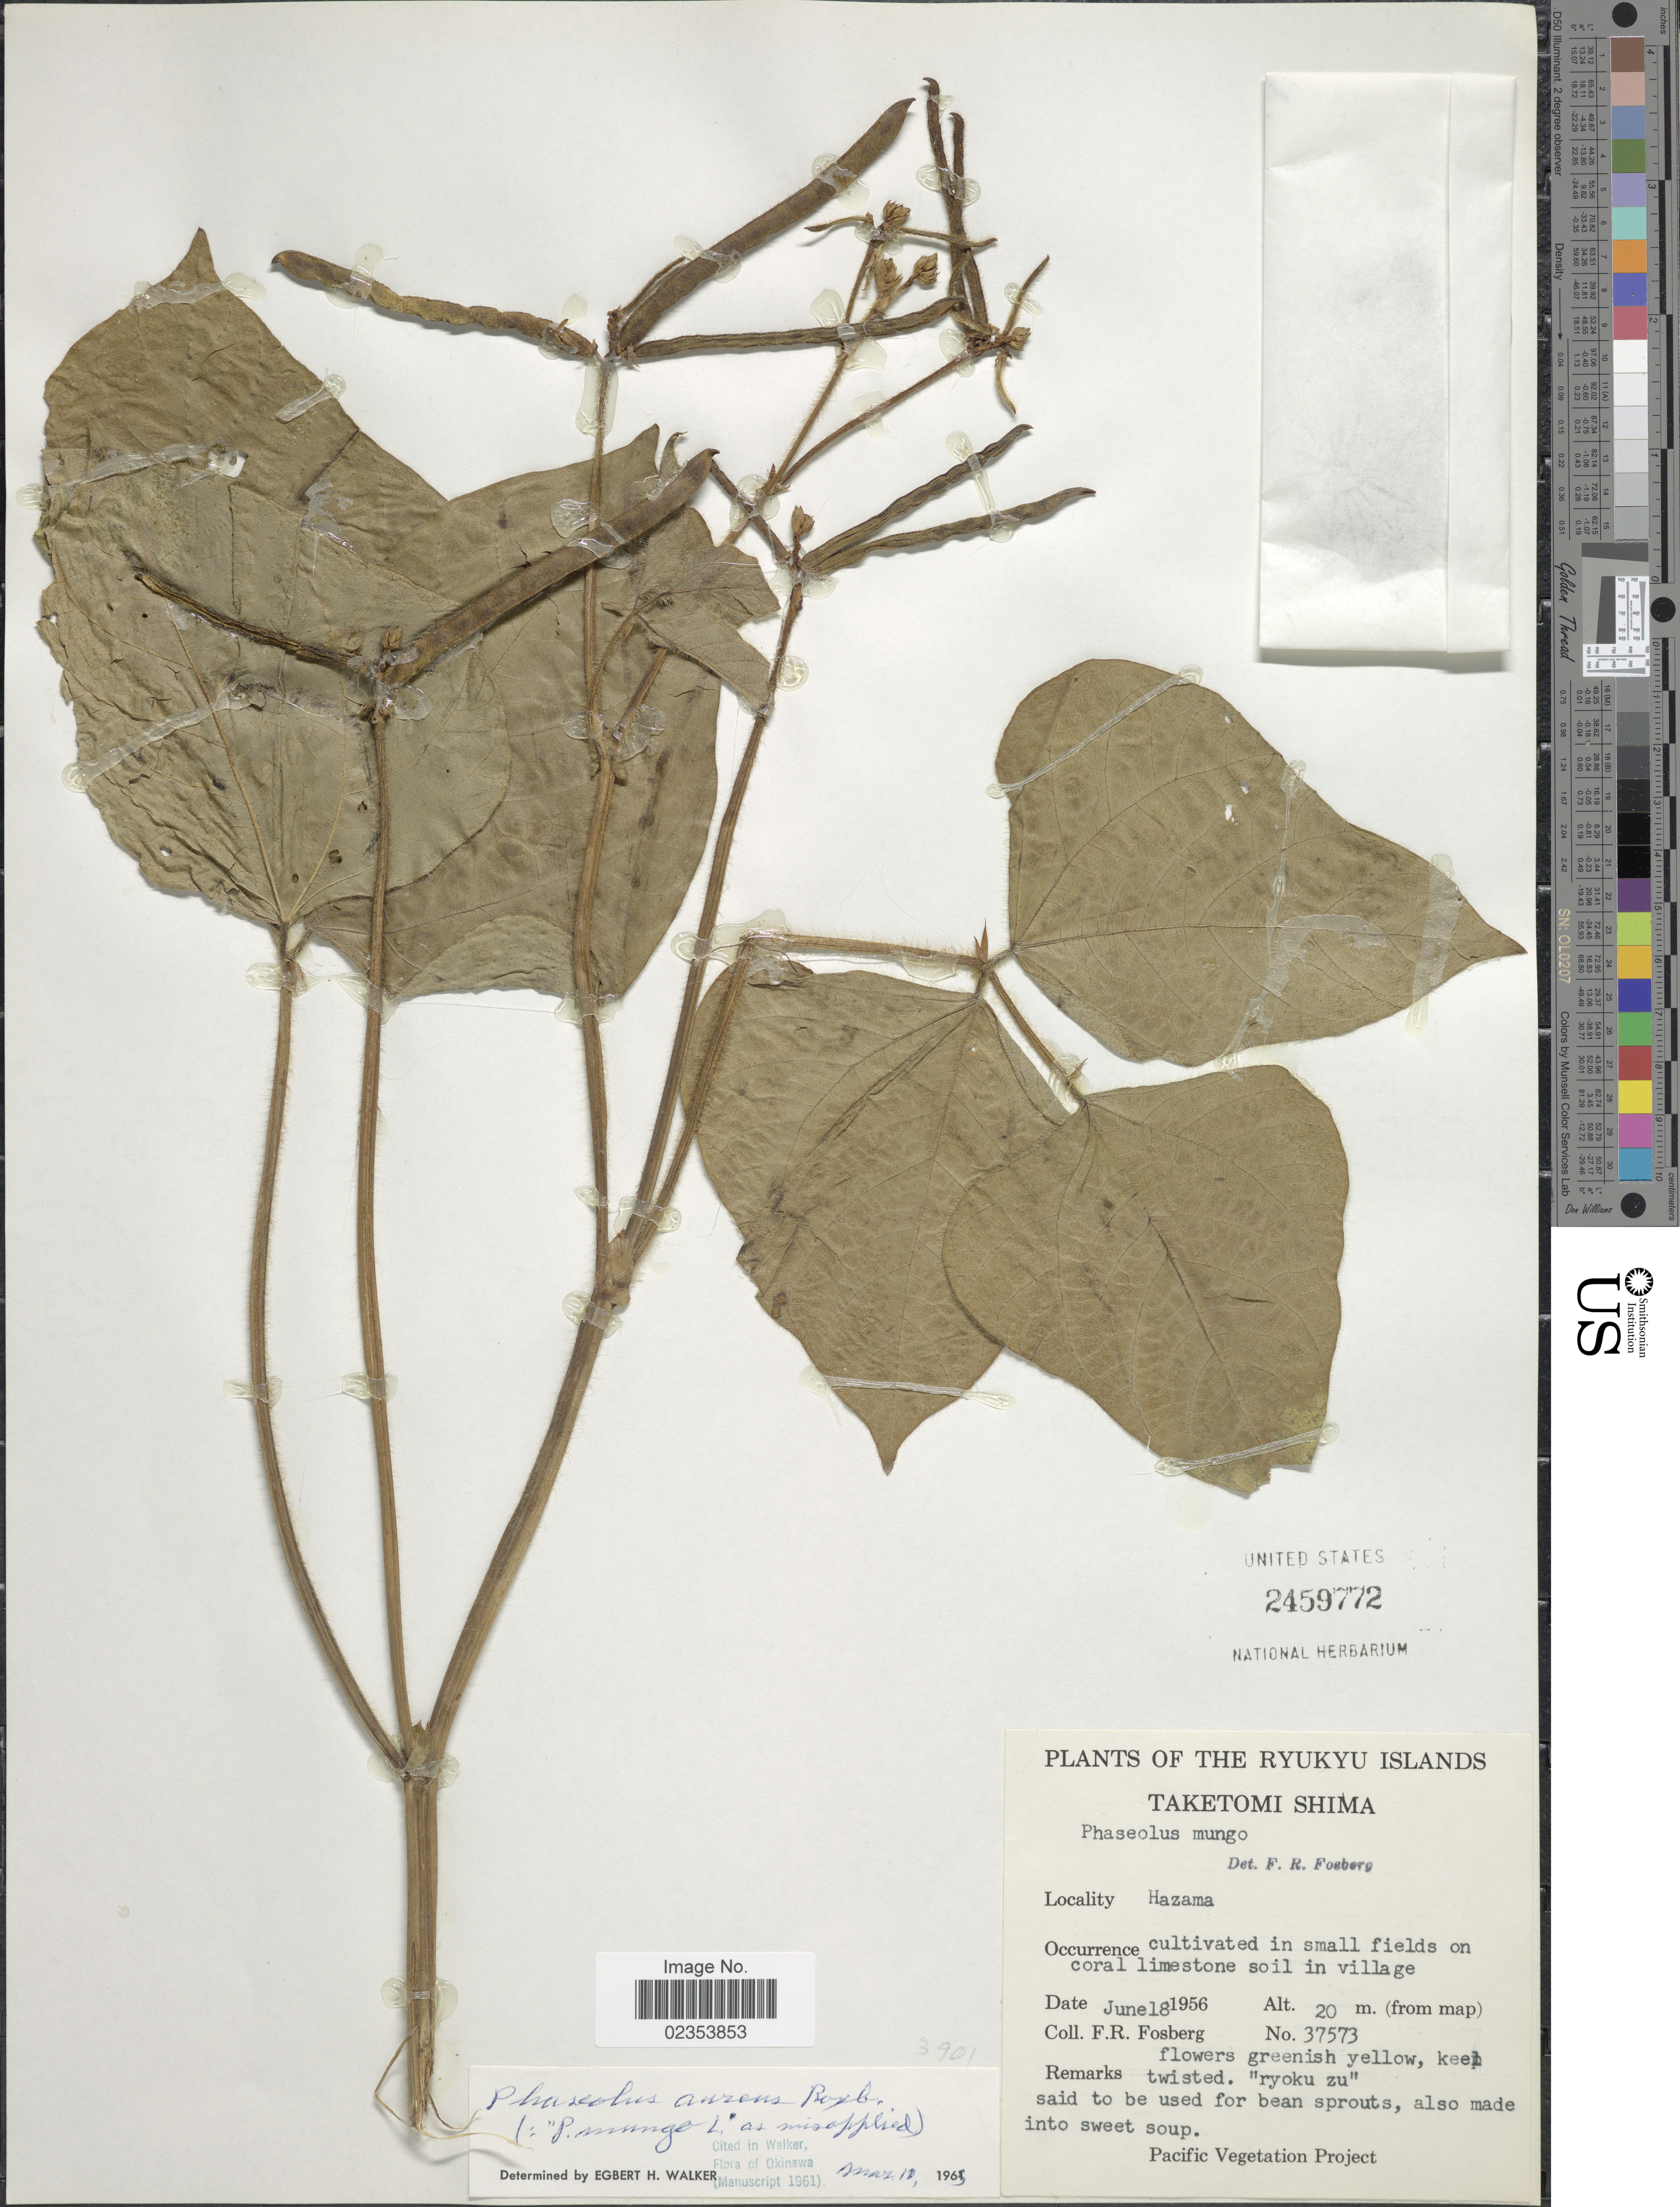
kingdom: Plantae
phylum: Tracheophyta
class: Magnoliopsida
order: Fabales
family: Fabaceae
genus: Vigna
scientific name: Vigna radiata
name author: (L.) R. Wilczek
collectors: F. R. Fosberg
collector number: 37573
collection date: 1956-06-18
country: Japan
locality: Ryukyu Islands. Taketomi Shima. Hazama. In small fields on coral limestone soil in village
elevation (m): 20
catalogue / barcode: US 2459772